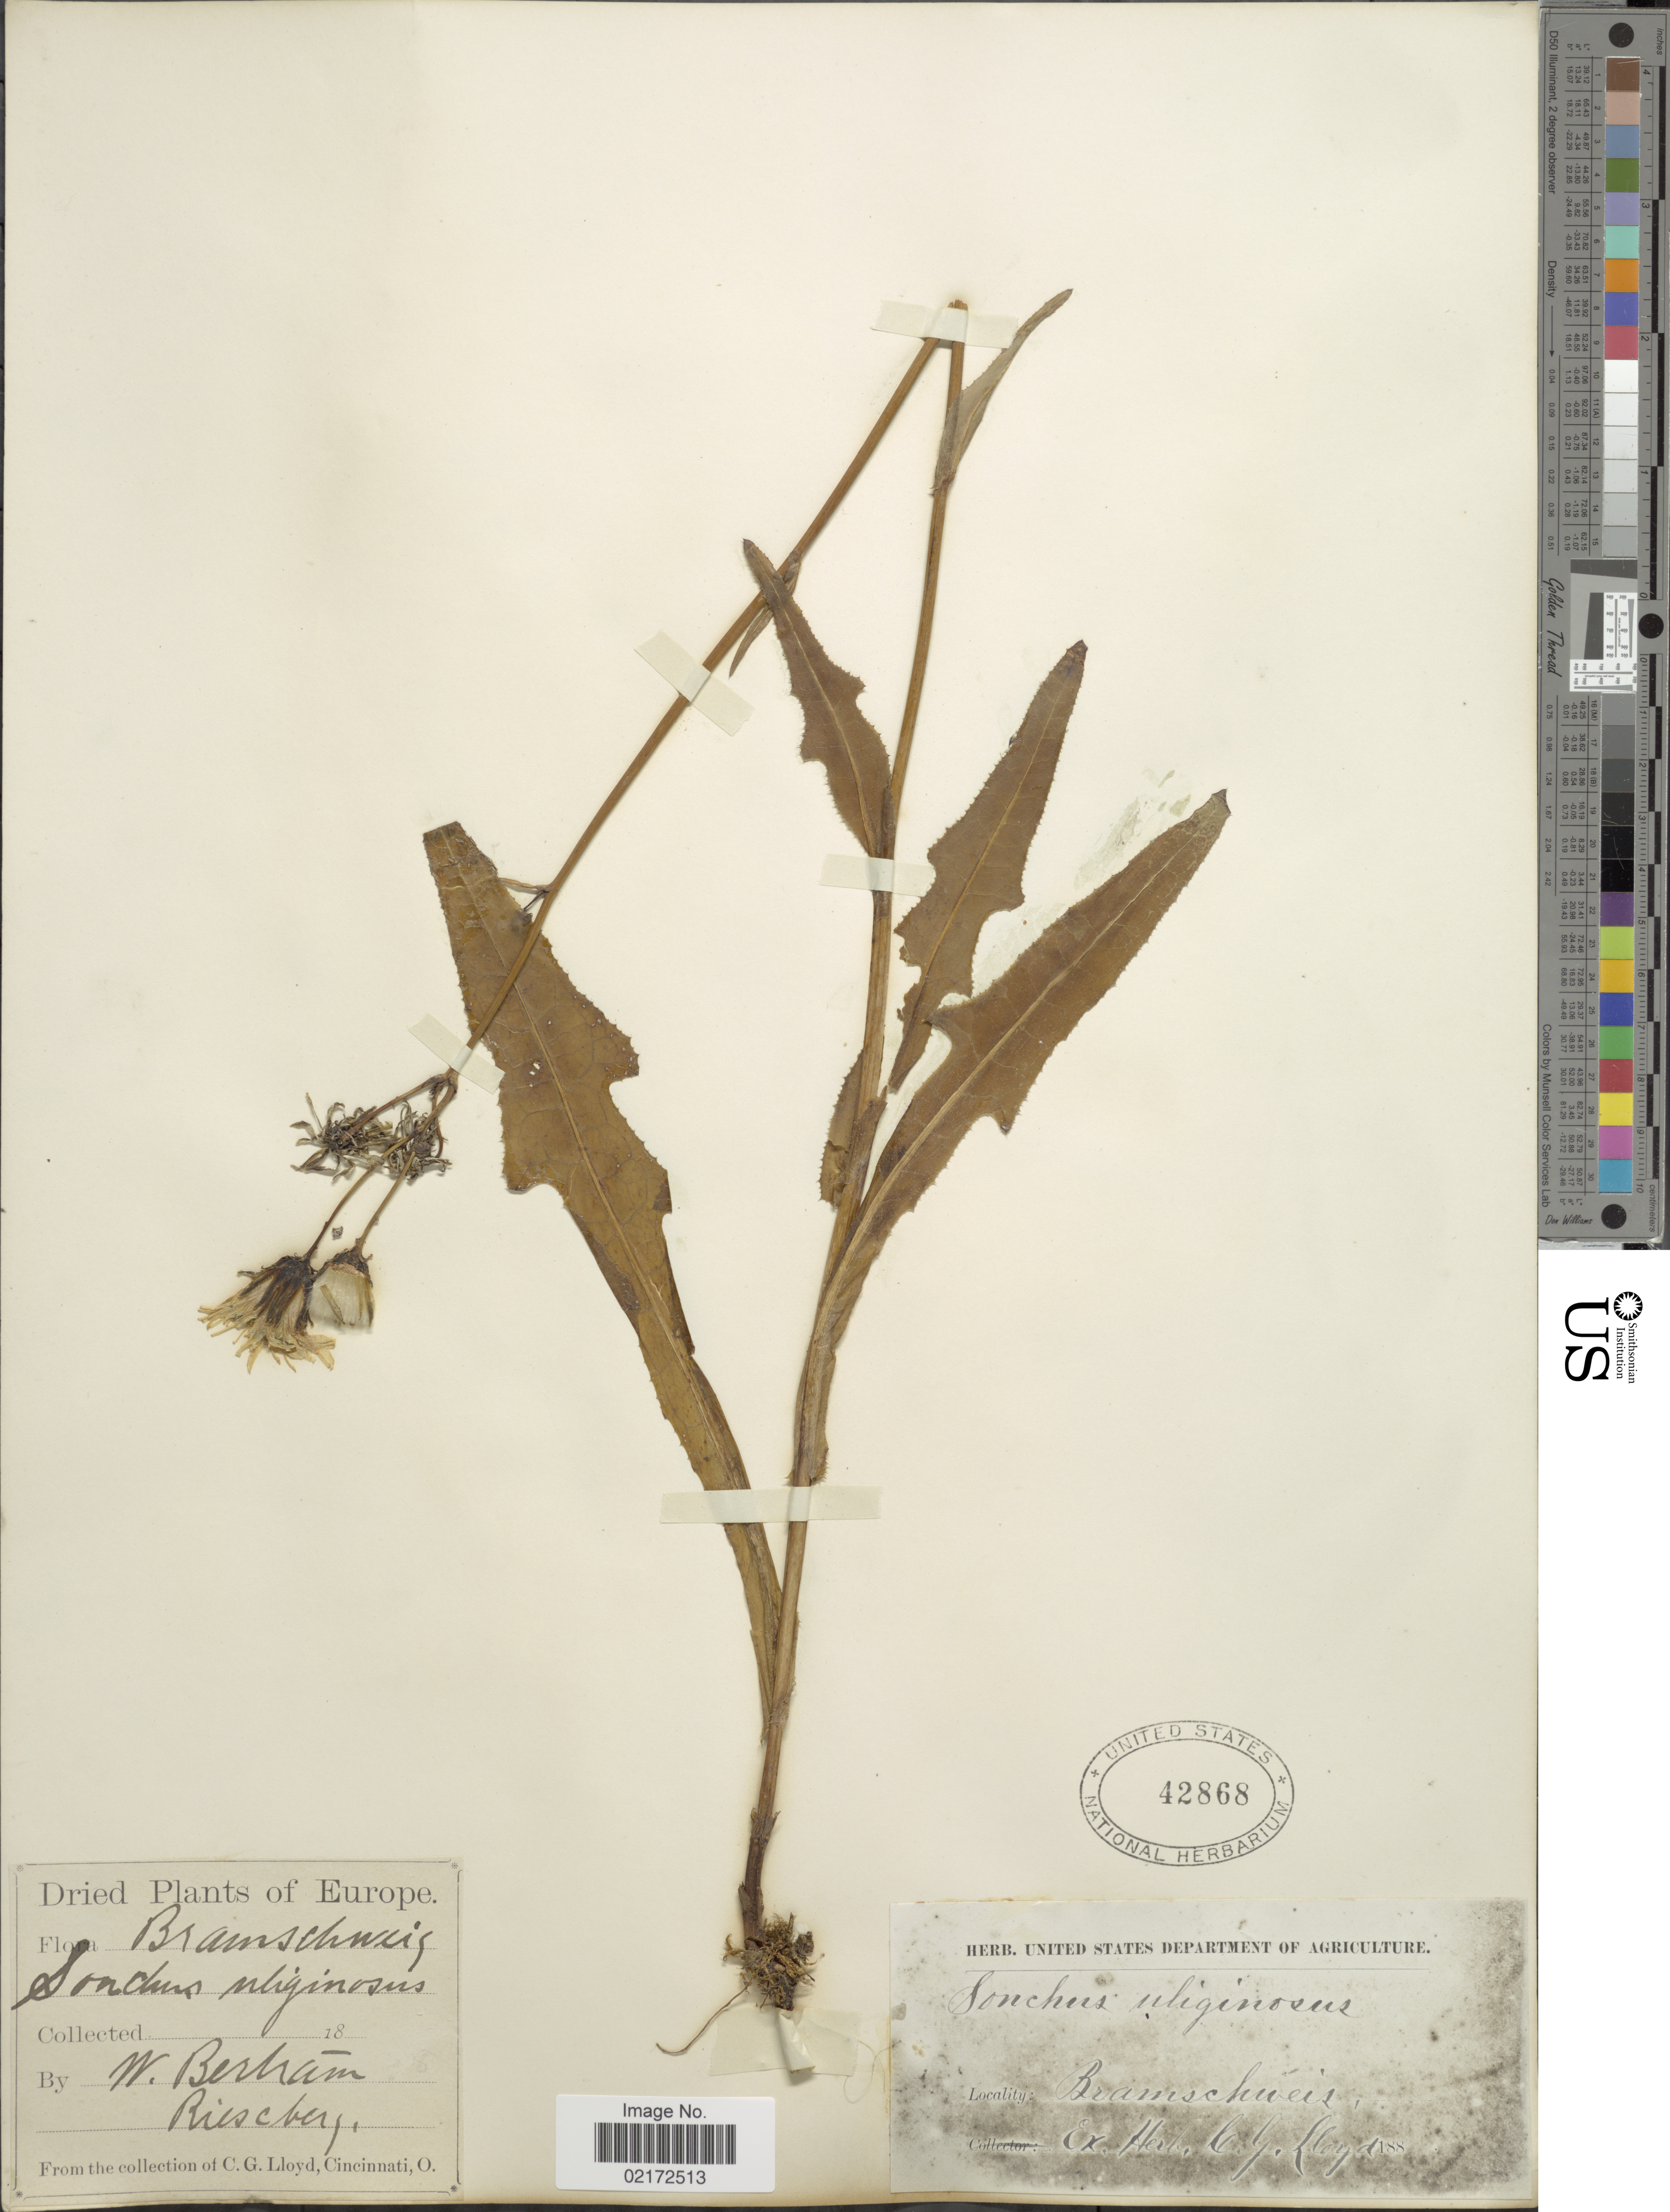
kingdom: Plantae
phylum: Tracheophyta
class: Magnoliopsida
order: Asterales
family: Asteraceae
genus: Sonchus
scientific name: Sonchus arvensis subsp. uliginosus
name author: (M. Bieb.) Nyman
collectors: W. Bertram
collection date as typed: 188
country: Germany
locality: Braunschweig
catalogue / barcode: US 42868